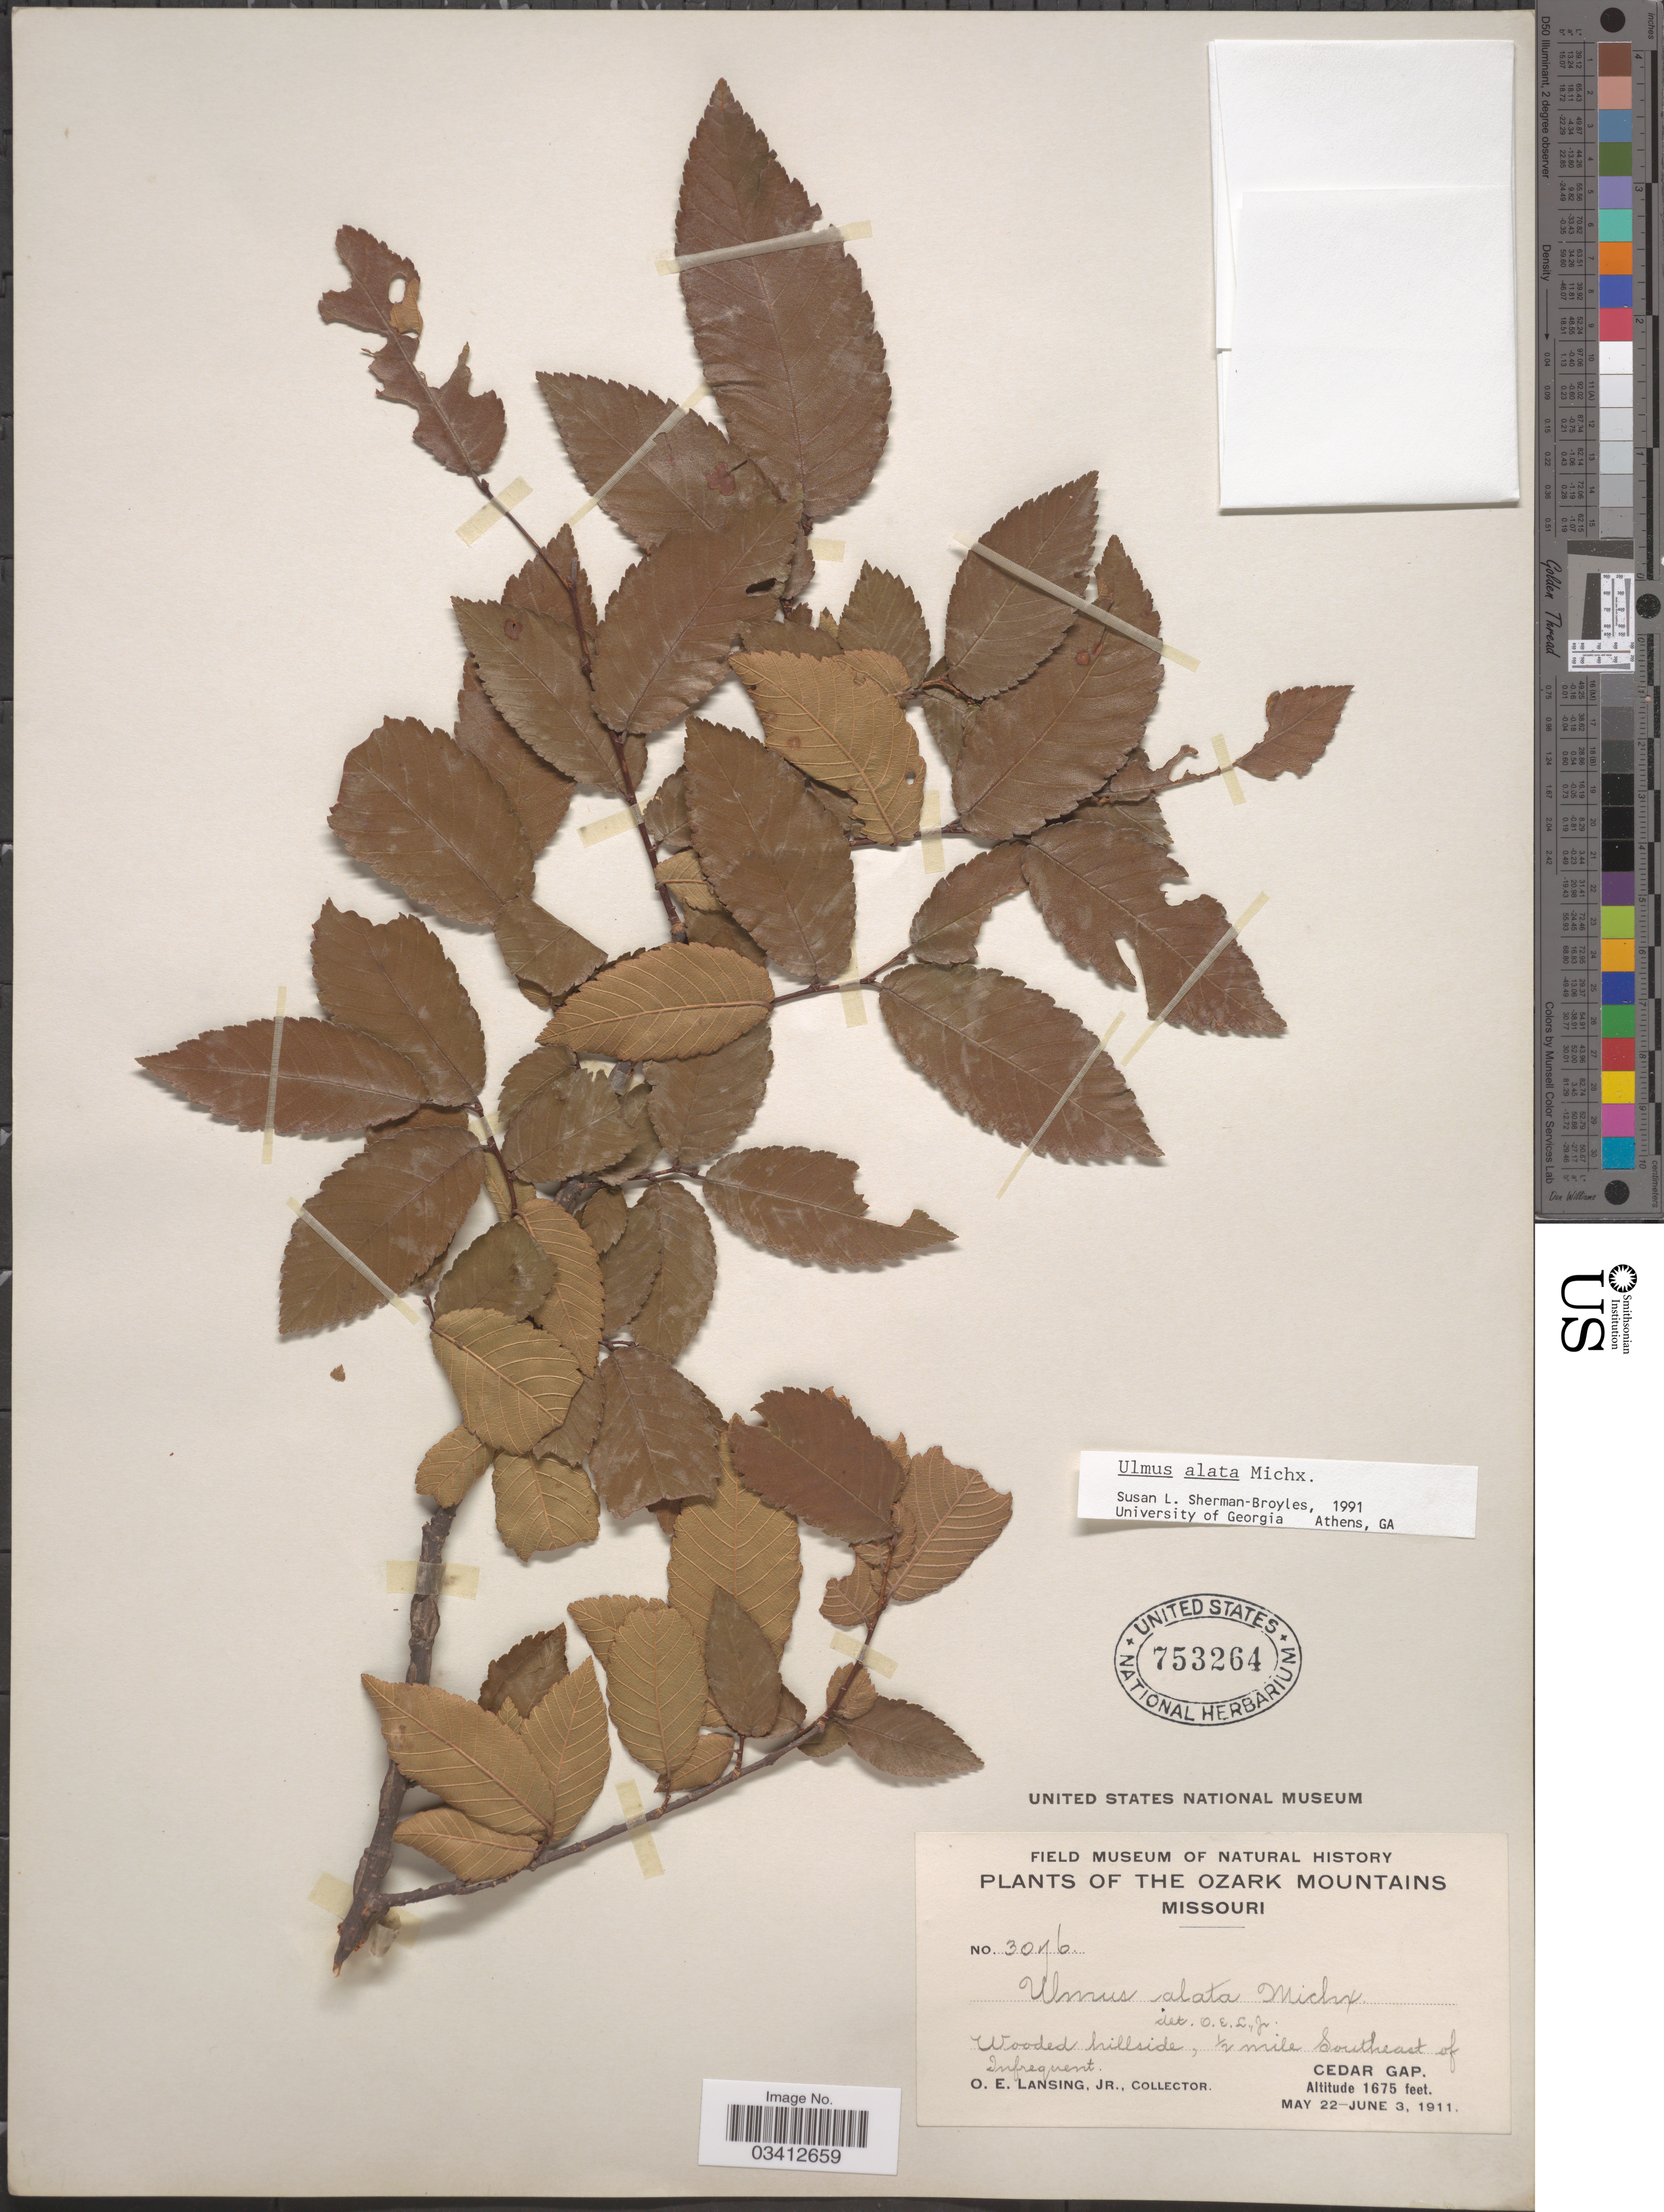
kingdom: Plantae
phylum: Tracheophyta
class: Magnoliopsida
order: Rosales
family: Ulmaceae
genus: Ulmus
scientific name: Ulmus alata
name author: Michx.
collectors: O. Lansing Jr.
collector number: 3076*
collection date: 1911-05-22/1911-06-03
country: United States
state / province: Missouri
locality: The Ozark Mountains. Wooded hillside, ½ mile southeast of Cedar Gap.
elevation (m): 511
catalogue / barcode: US 753264